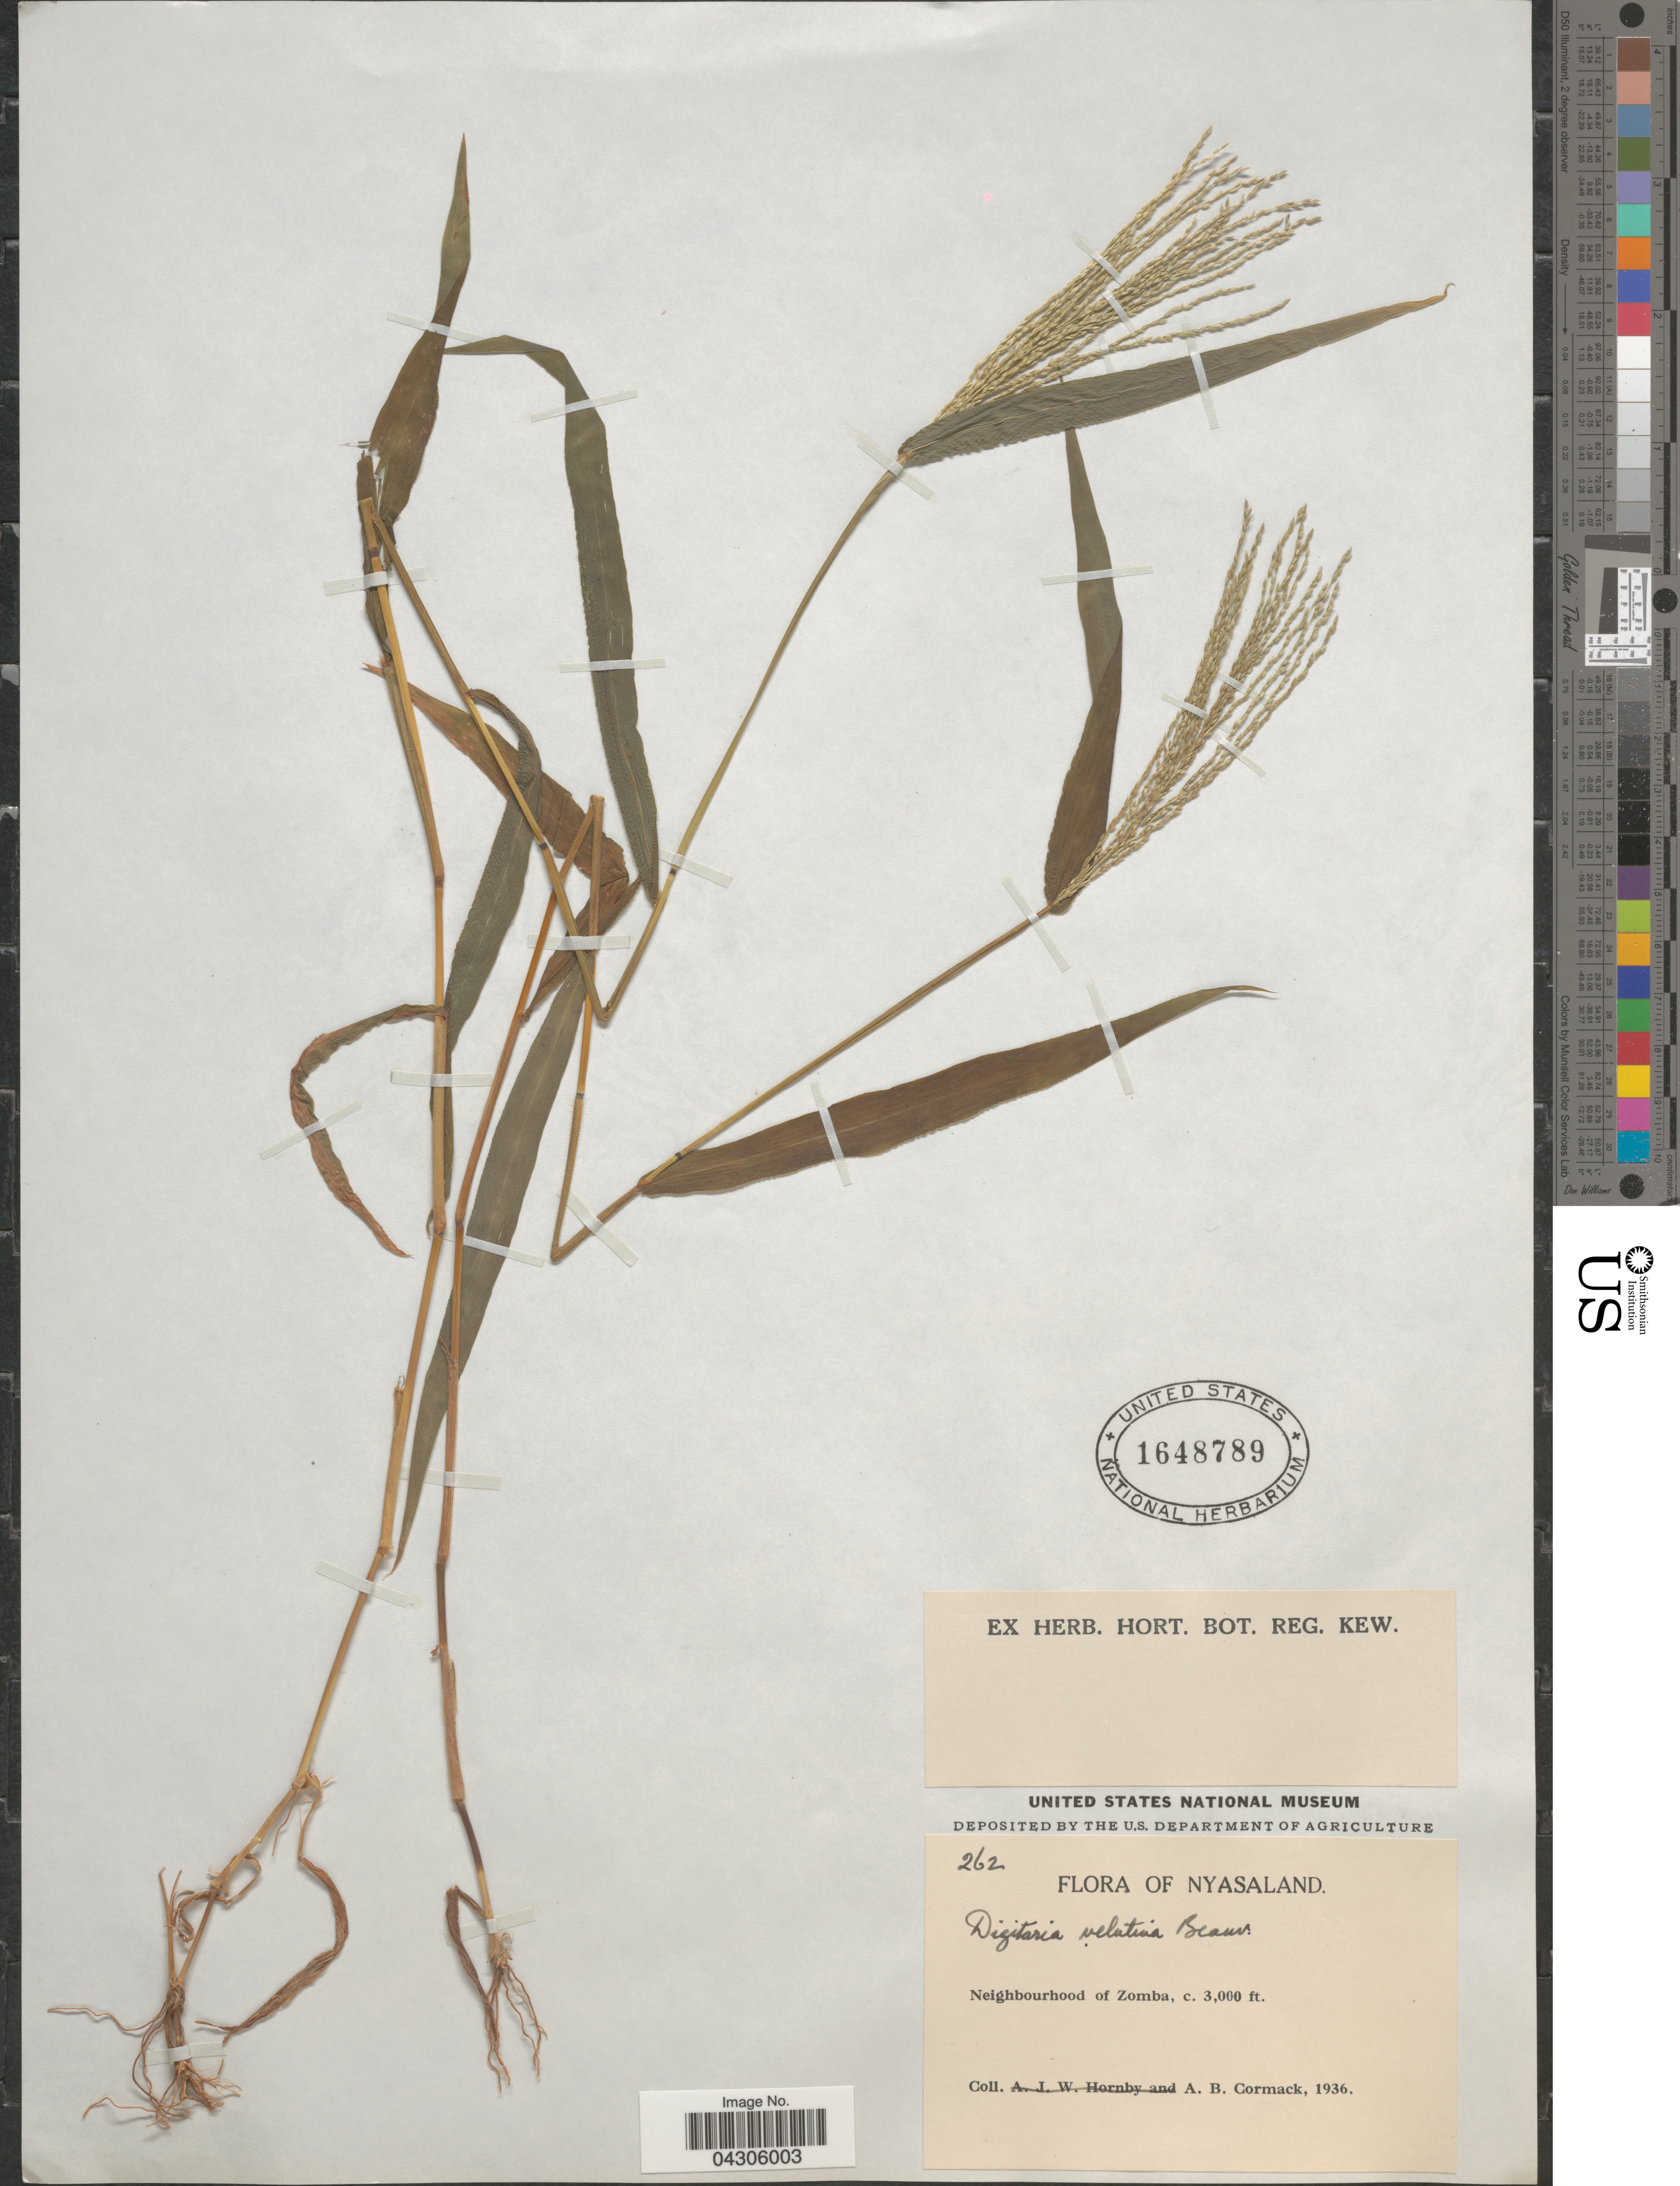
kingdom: Plantae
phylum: Tracheophyta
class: Liliopsida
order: Poales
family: Poaceae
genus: Digitaria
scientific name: Digitaria velutina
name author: (Forssk.) P. Beauv.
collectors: A. Cormack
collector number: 262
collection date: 1936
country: Malawi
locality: Nyasaland. Neighbourhood of Zomba.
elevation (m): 914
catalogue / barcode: US 1648789